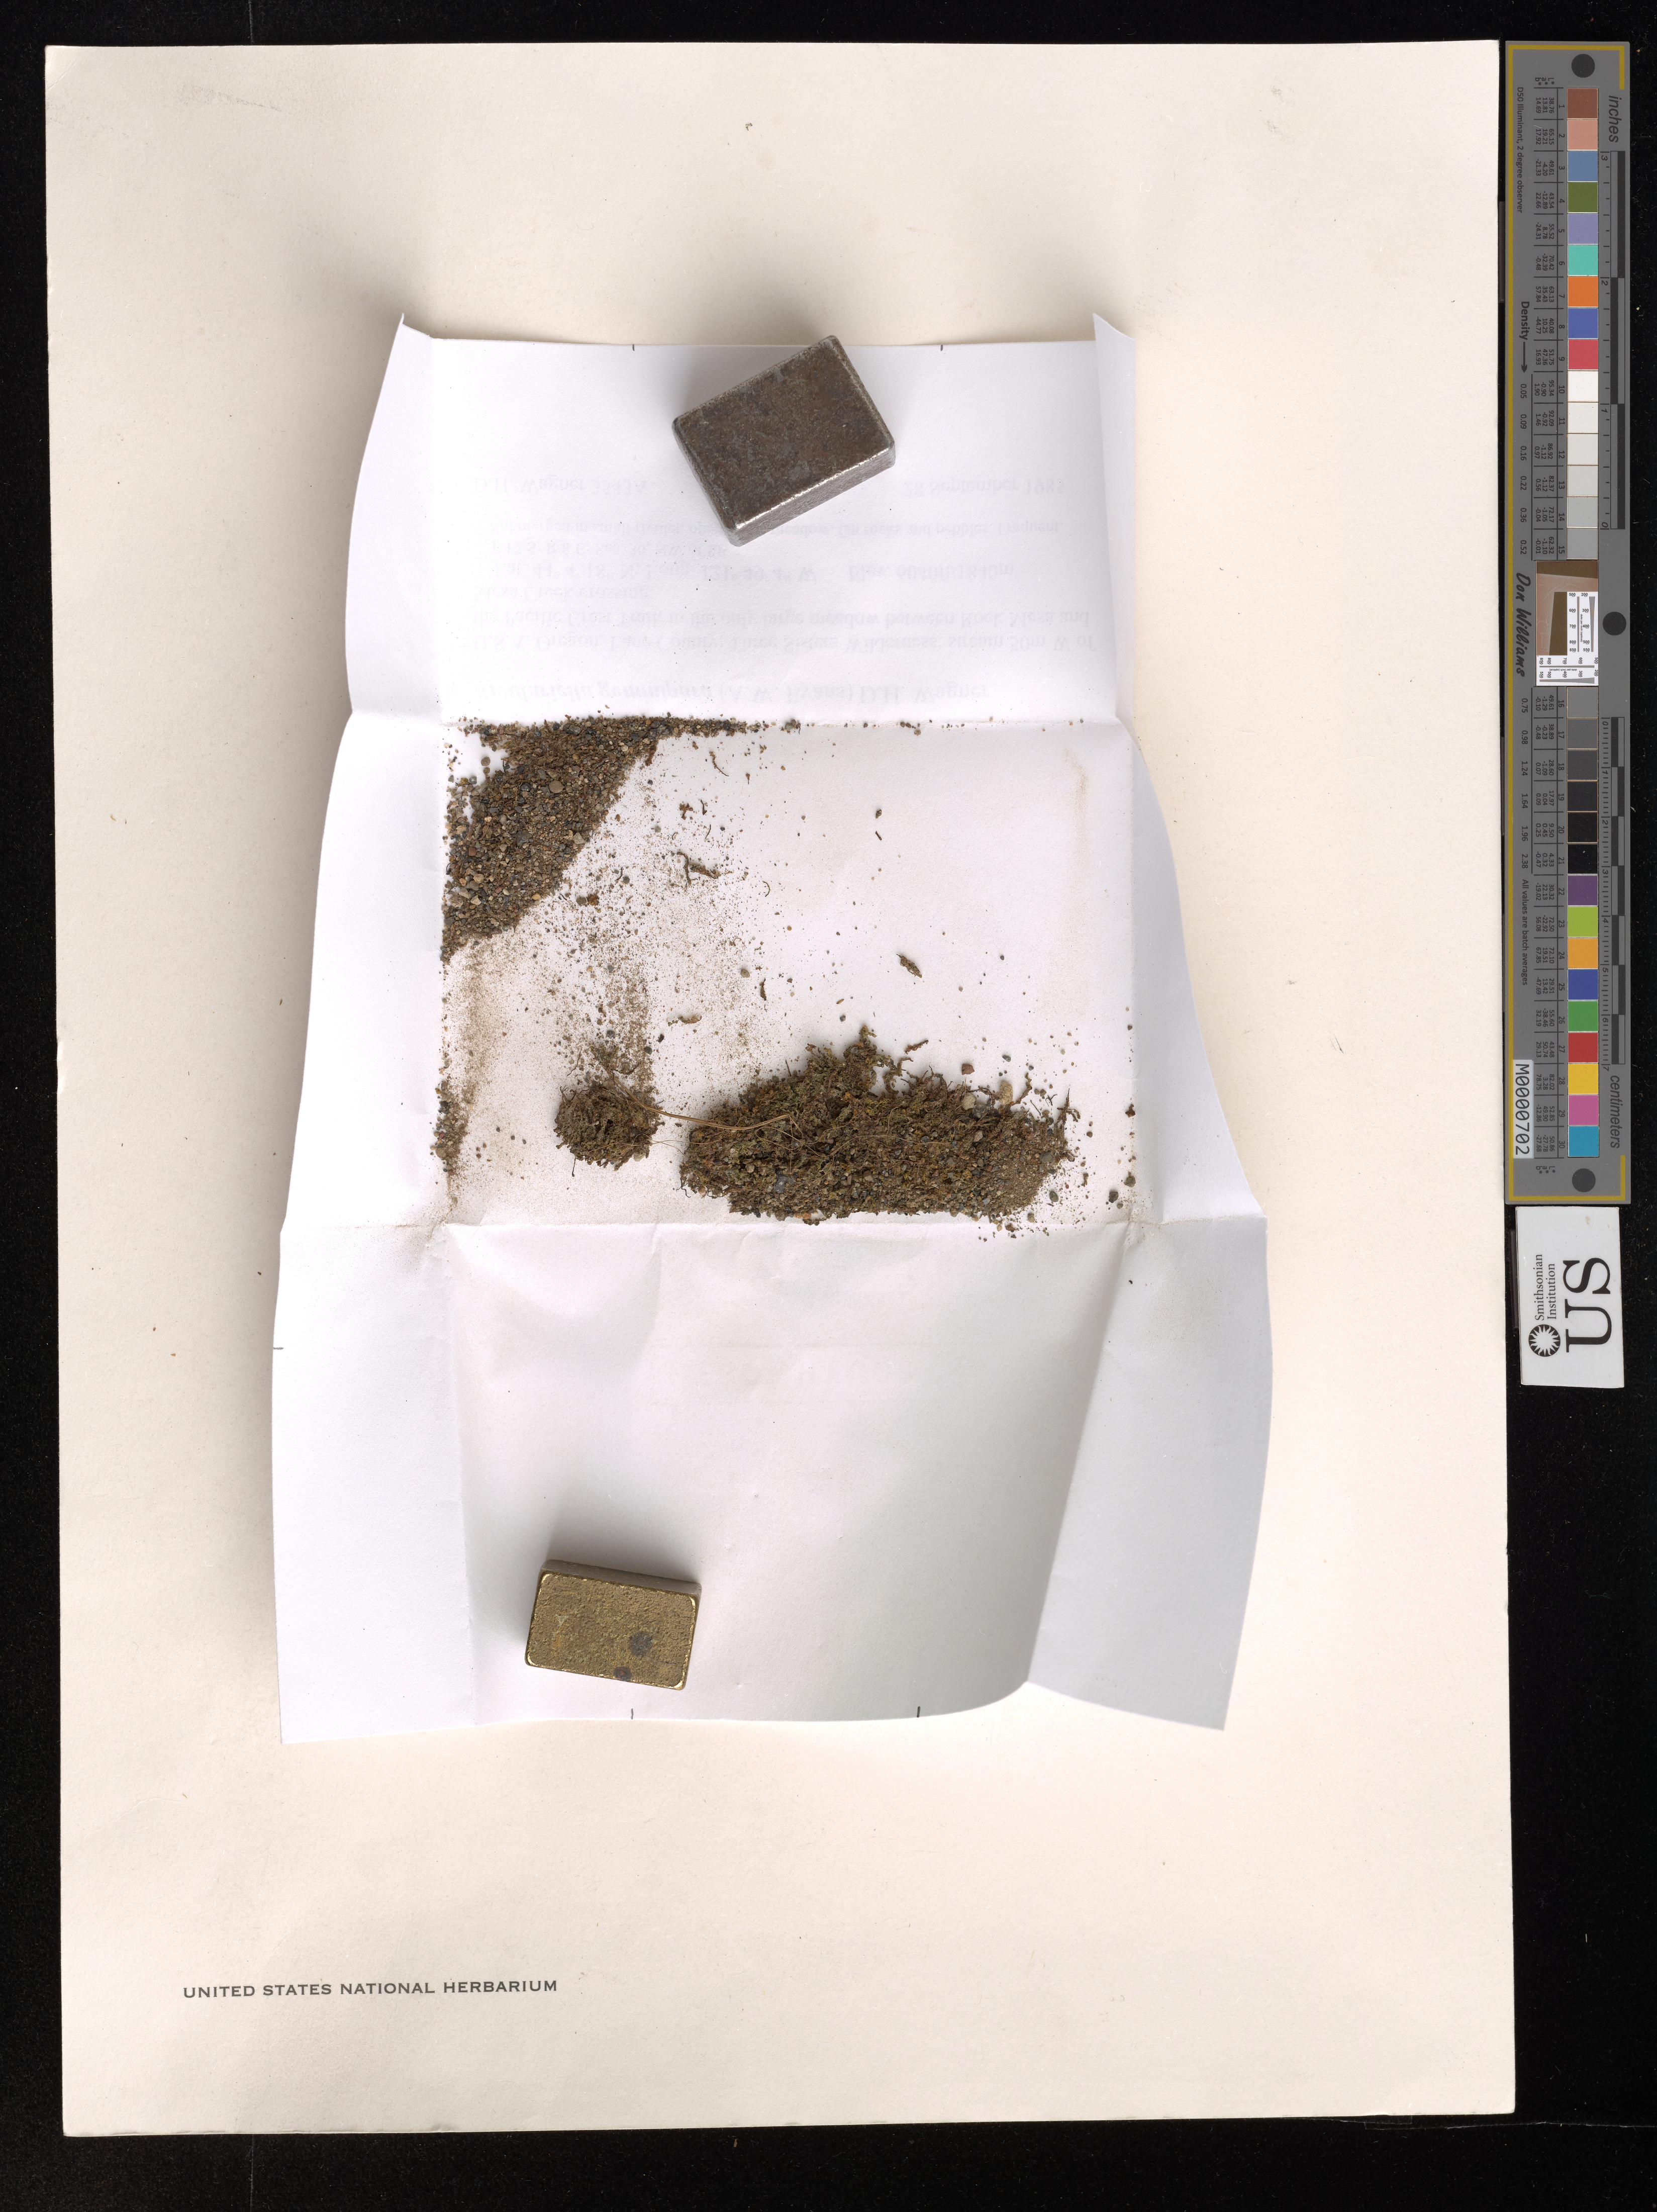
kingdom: Plantae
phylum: Marchantiophyta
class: Jungermanniopsida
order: Jungermanniales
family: Scapaniaceae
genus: Scapania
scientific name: Scapania sp.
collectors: D. H. Wagner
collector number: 3543A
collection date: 1985-09-28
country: United States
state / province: Oregon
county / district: Lane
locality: Lane County: Three Sisters Wilderness; stream 50m W of the Pacific Crest Trail, in the only large meadow between Rock Mesa and Mesa Creek crossing. T 17 S; R 8 E; Sec. 30, NW of SE.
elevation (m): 1841